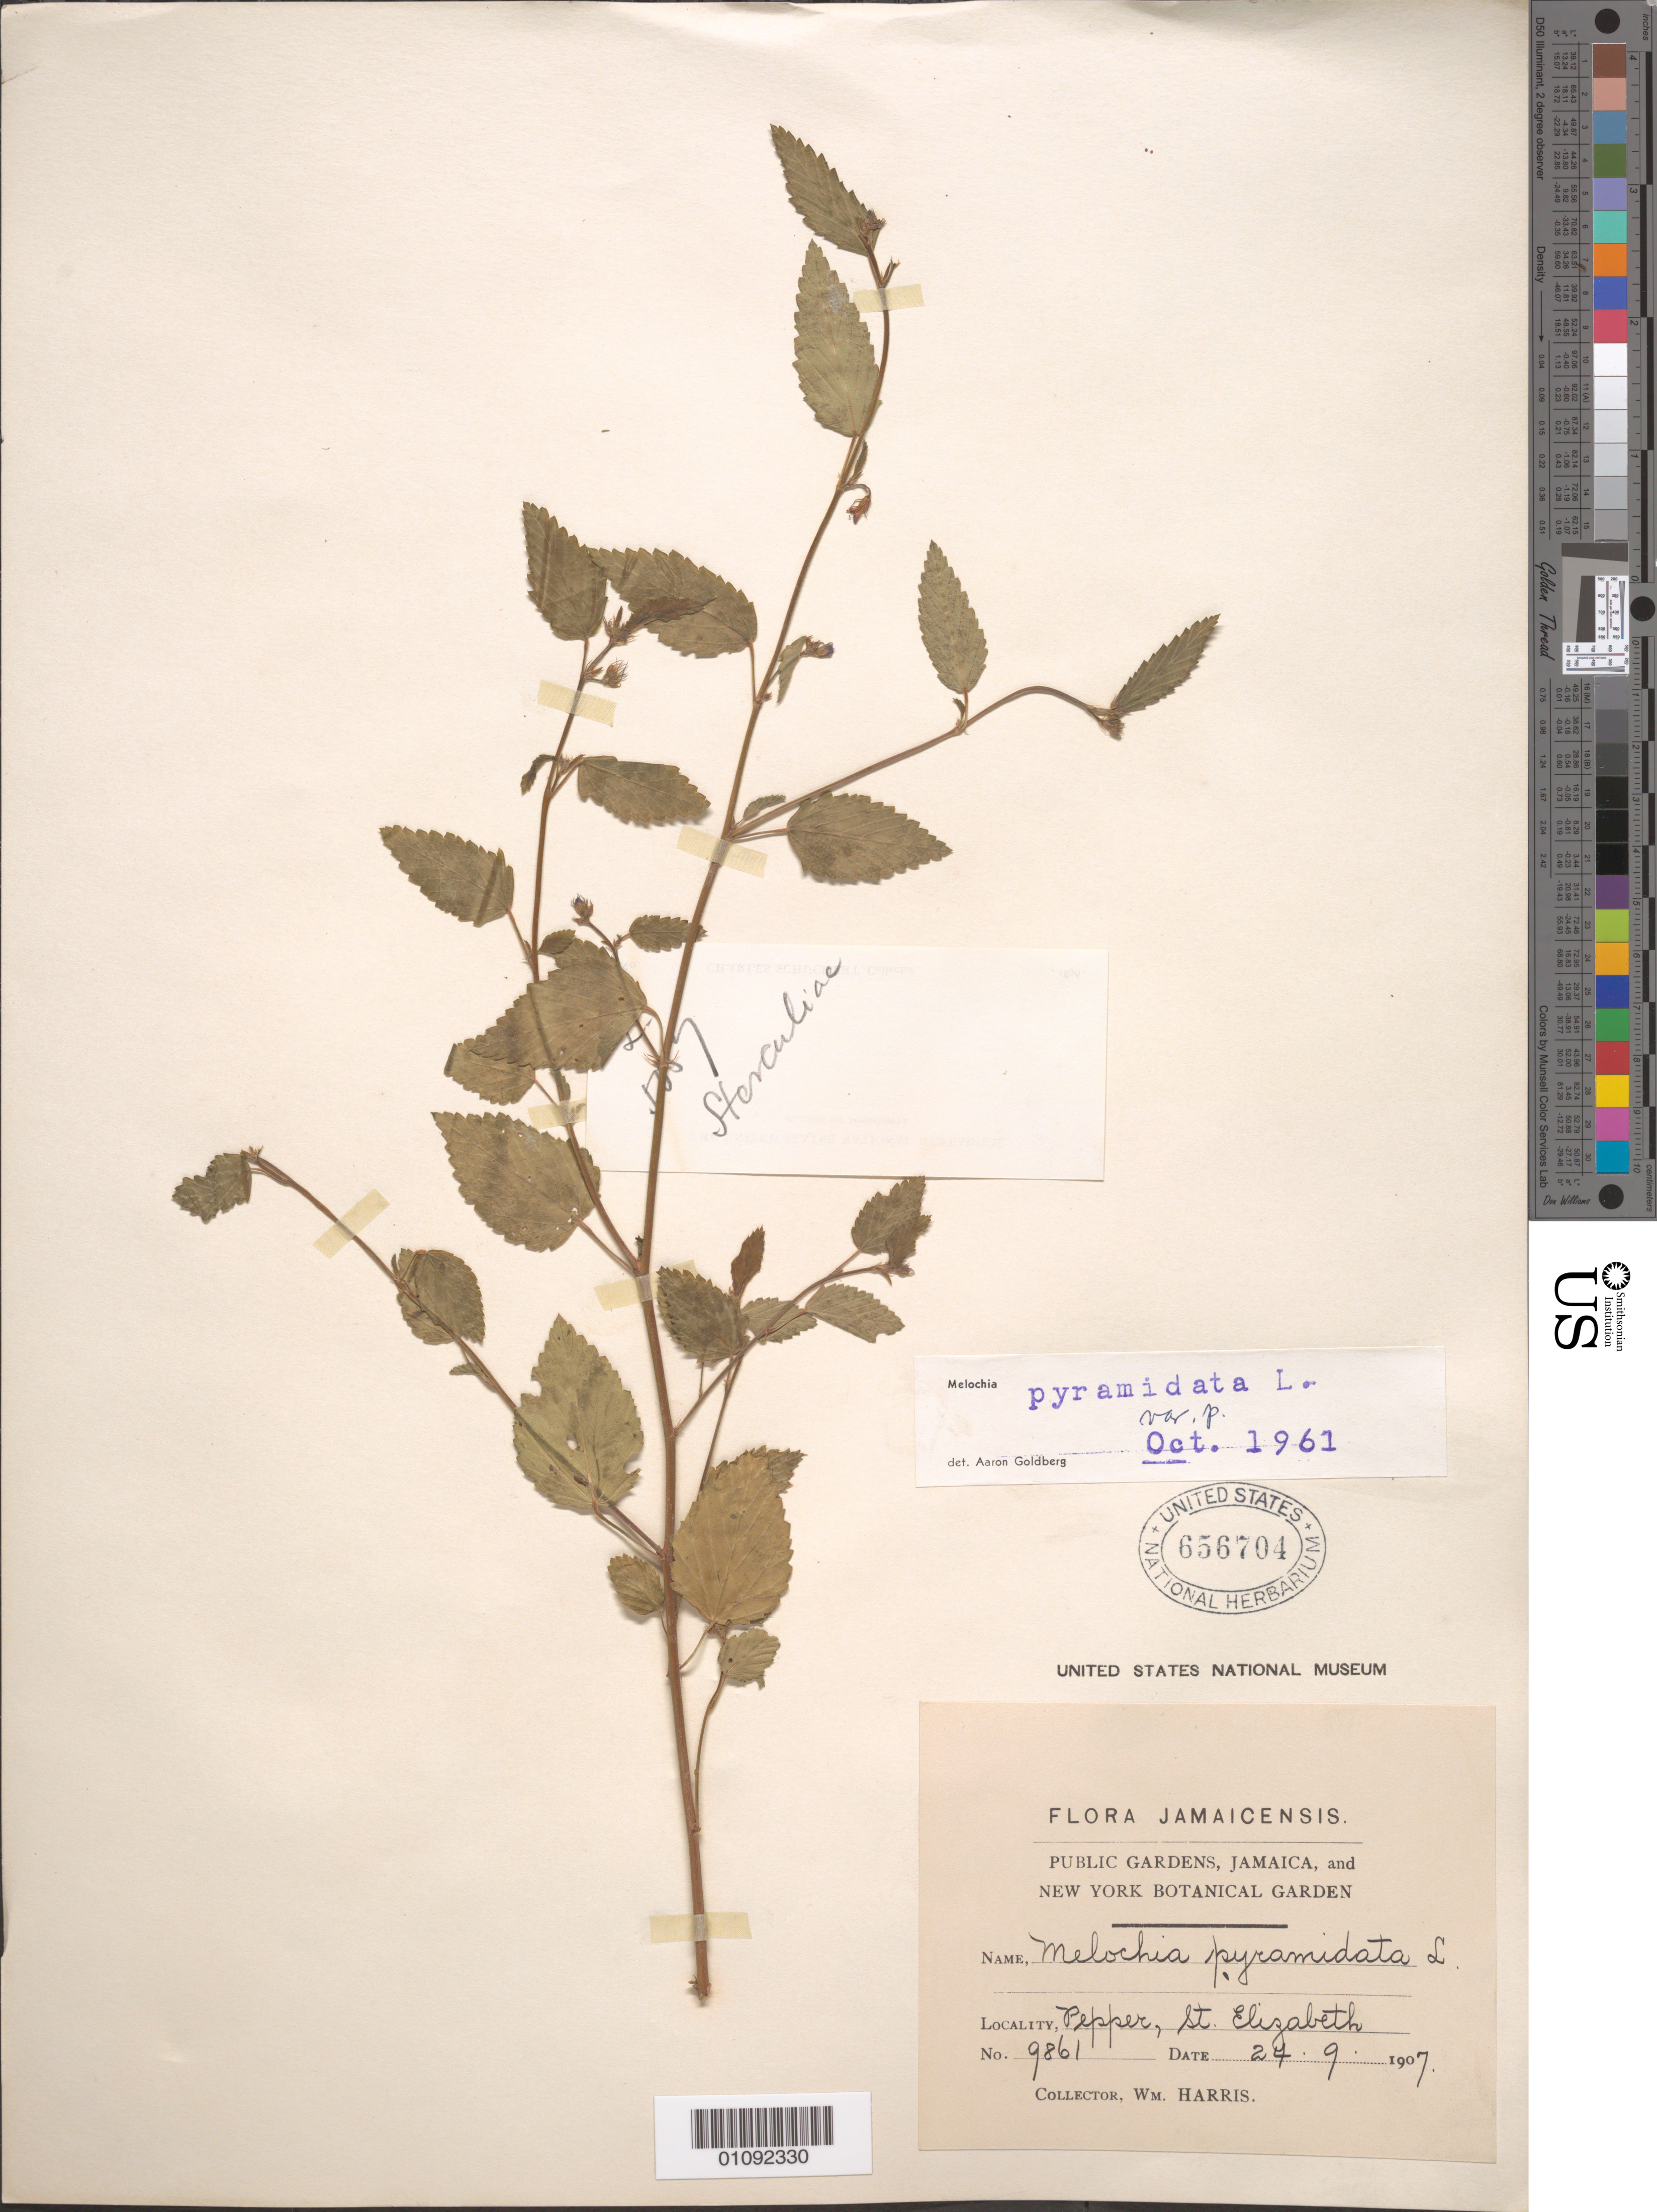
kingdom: Plantae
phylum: Tracheophyta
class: Magnoliopsida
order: Malvales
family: Malvaceae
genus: Melochia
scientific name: Melochia pyramidata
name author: L.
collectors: W. Harris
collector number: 9861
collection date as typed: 24 Sep 1907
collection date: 1907-09-24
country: Jamaica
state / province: Saint Elizabeth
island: Jamaica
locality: Pepper, St Elizabeth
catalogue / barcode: US 656704